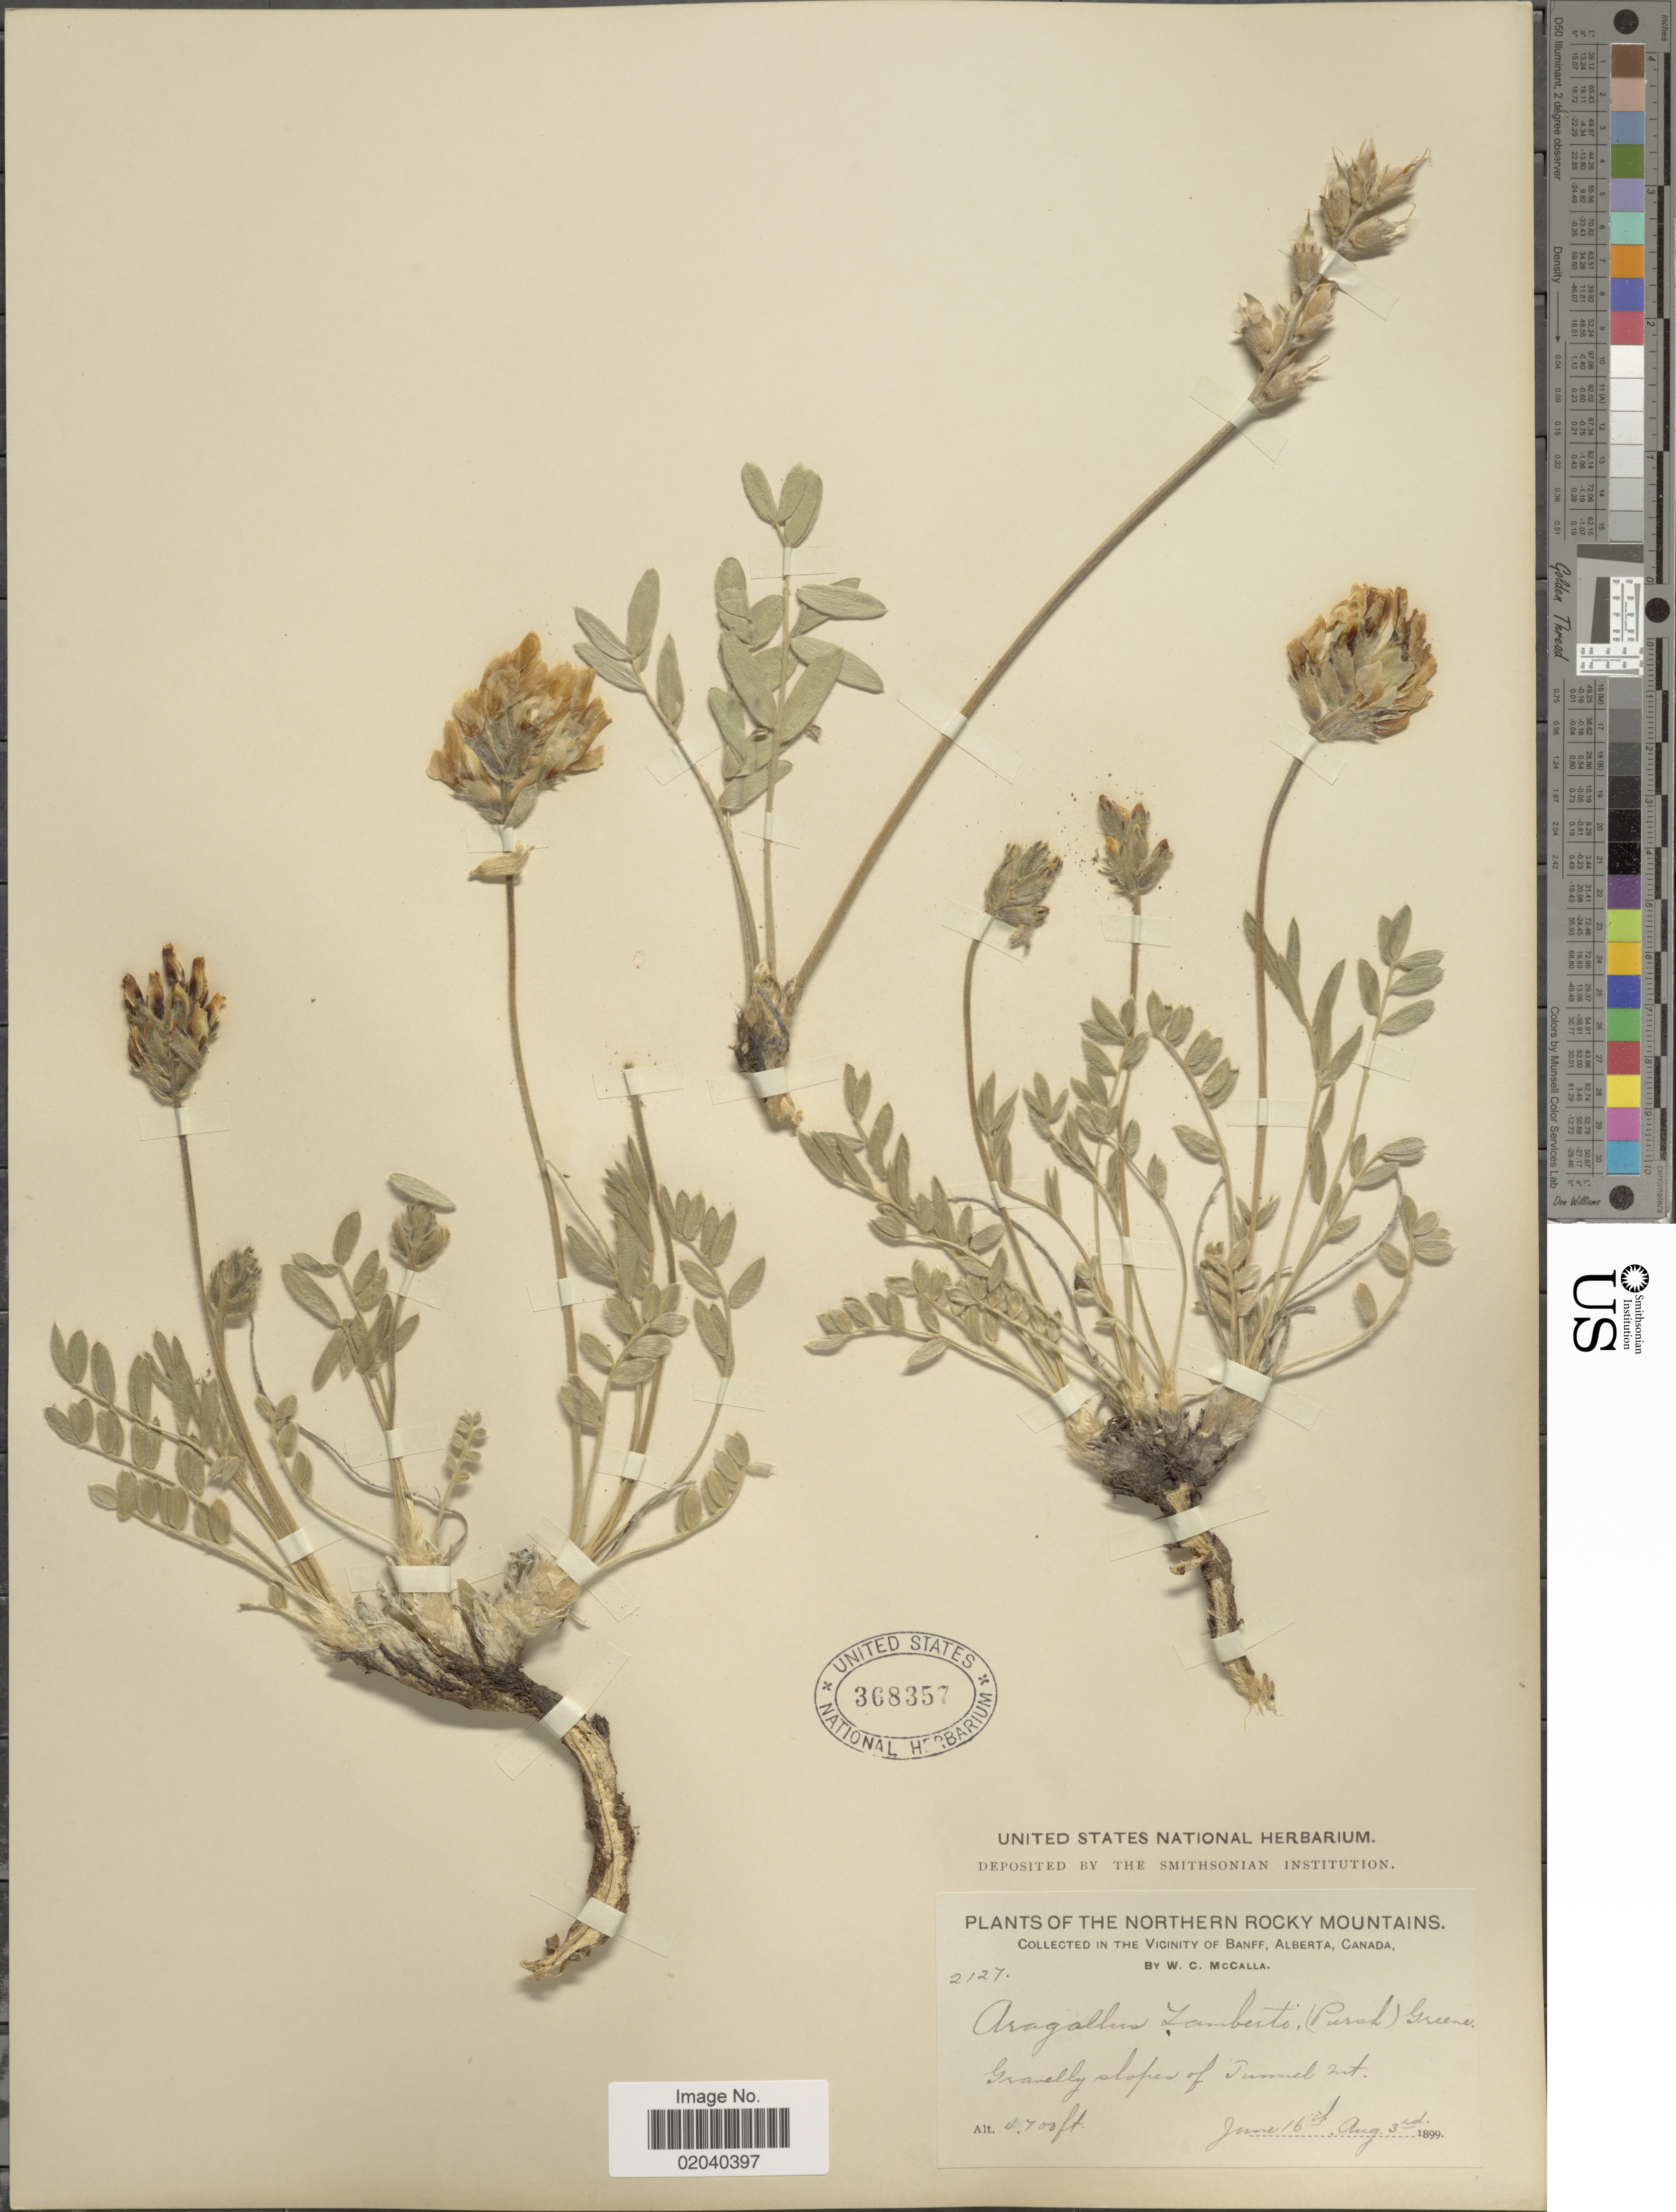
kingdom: Plantae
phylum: Tracheophyta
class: Magnoliopsida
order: Fabales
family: Fabaceae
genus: Oxytropis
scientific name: Oxytropis sericea var. spicata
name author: (Hook.) Barneby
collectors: W. McCalla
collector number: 2127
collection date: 1899-06-16/1899-08-03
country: Canada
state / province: Alberta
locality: Northern Rocky Mountains. Vicinity of Banff. Gravelly slopes of Tunnel Mt.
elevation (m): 1433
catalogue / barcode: US 368357